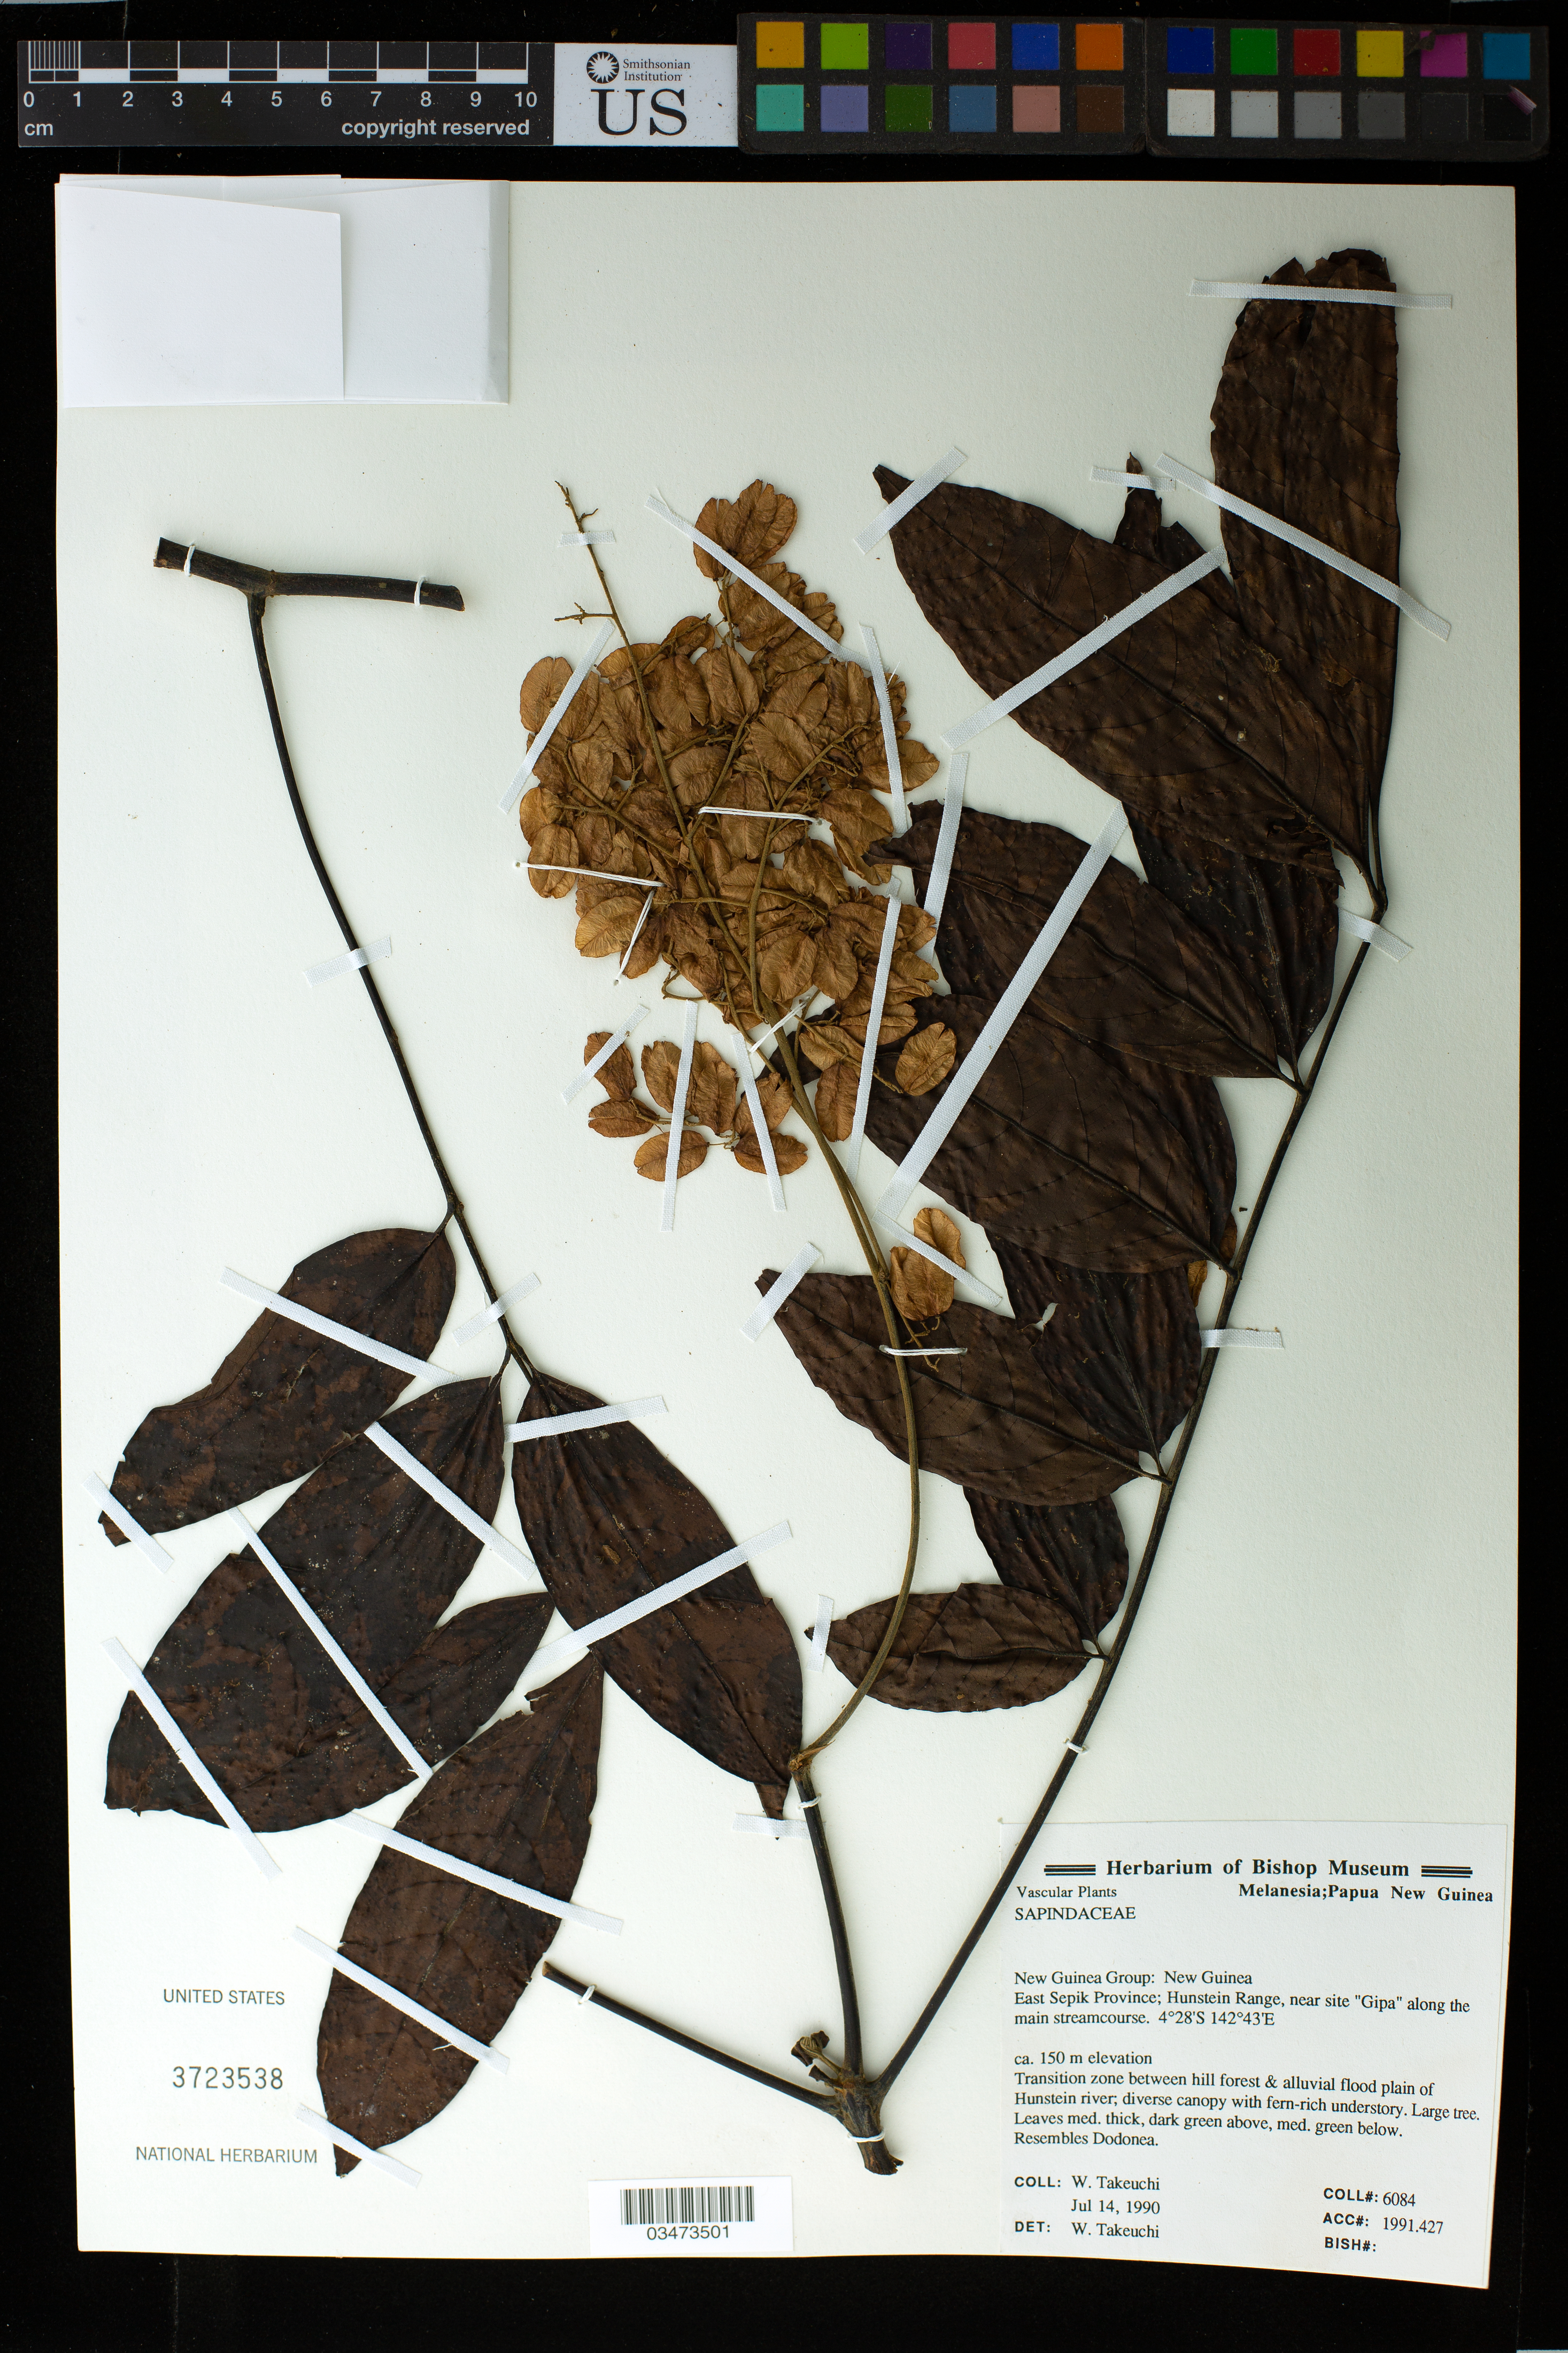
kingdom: Plantae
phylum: Tracheophyta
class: Magnoliopsida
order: Sapindales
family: Sapindaceae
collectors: W. N. Takeuchi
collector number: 6084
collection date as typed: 14 Jul 1990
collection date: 1990-07-14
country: Papua New Guinea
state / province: East Sepik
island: New Guinea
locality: Hunstein range, near site 'Gipa' along the main streamcourse.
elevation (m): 150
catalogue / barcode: US 3723538